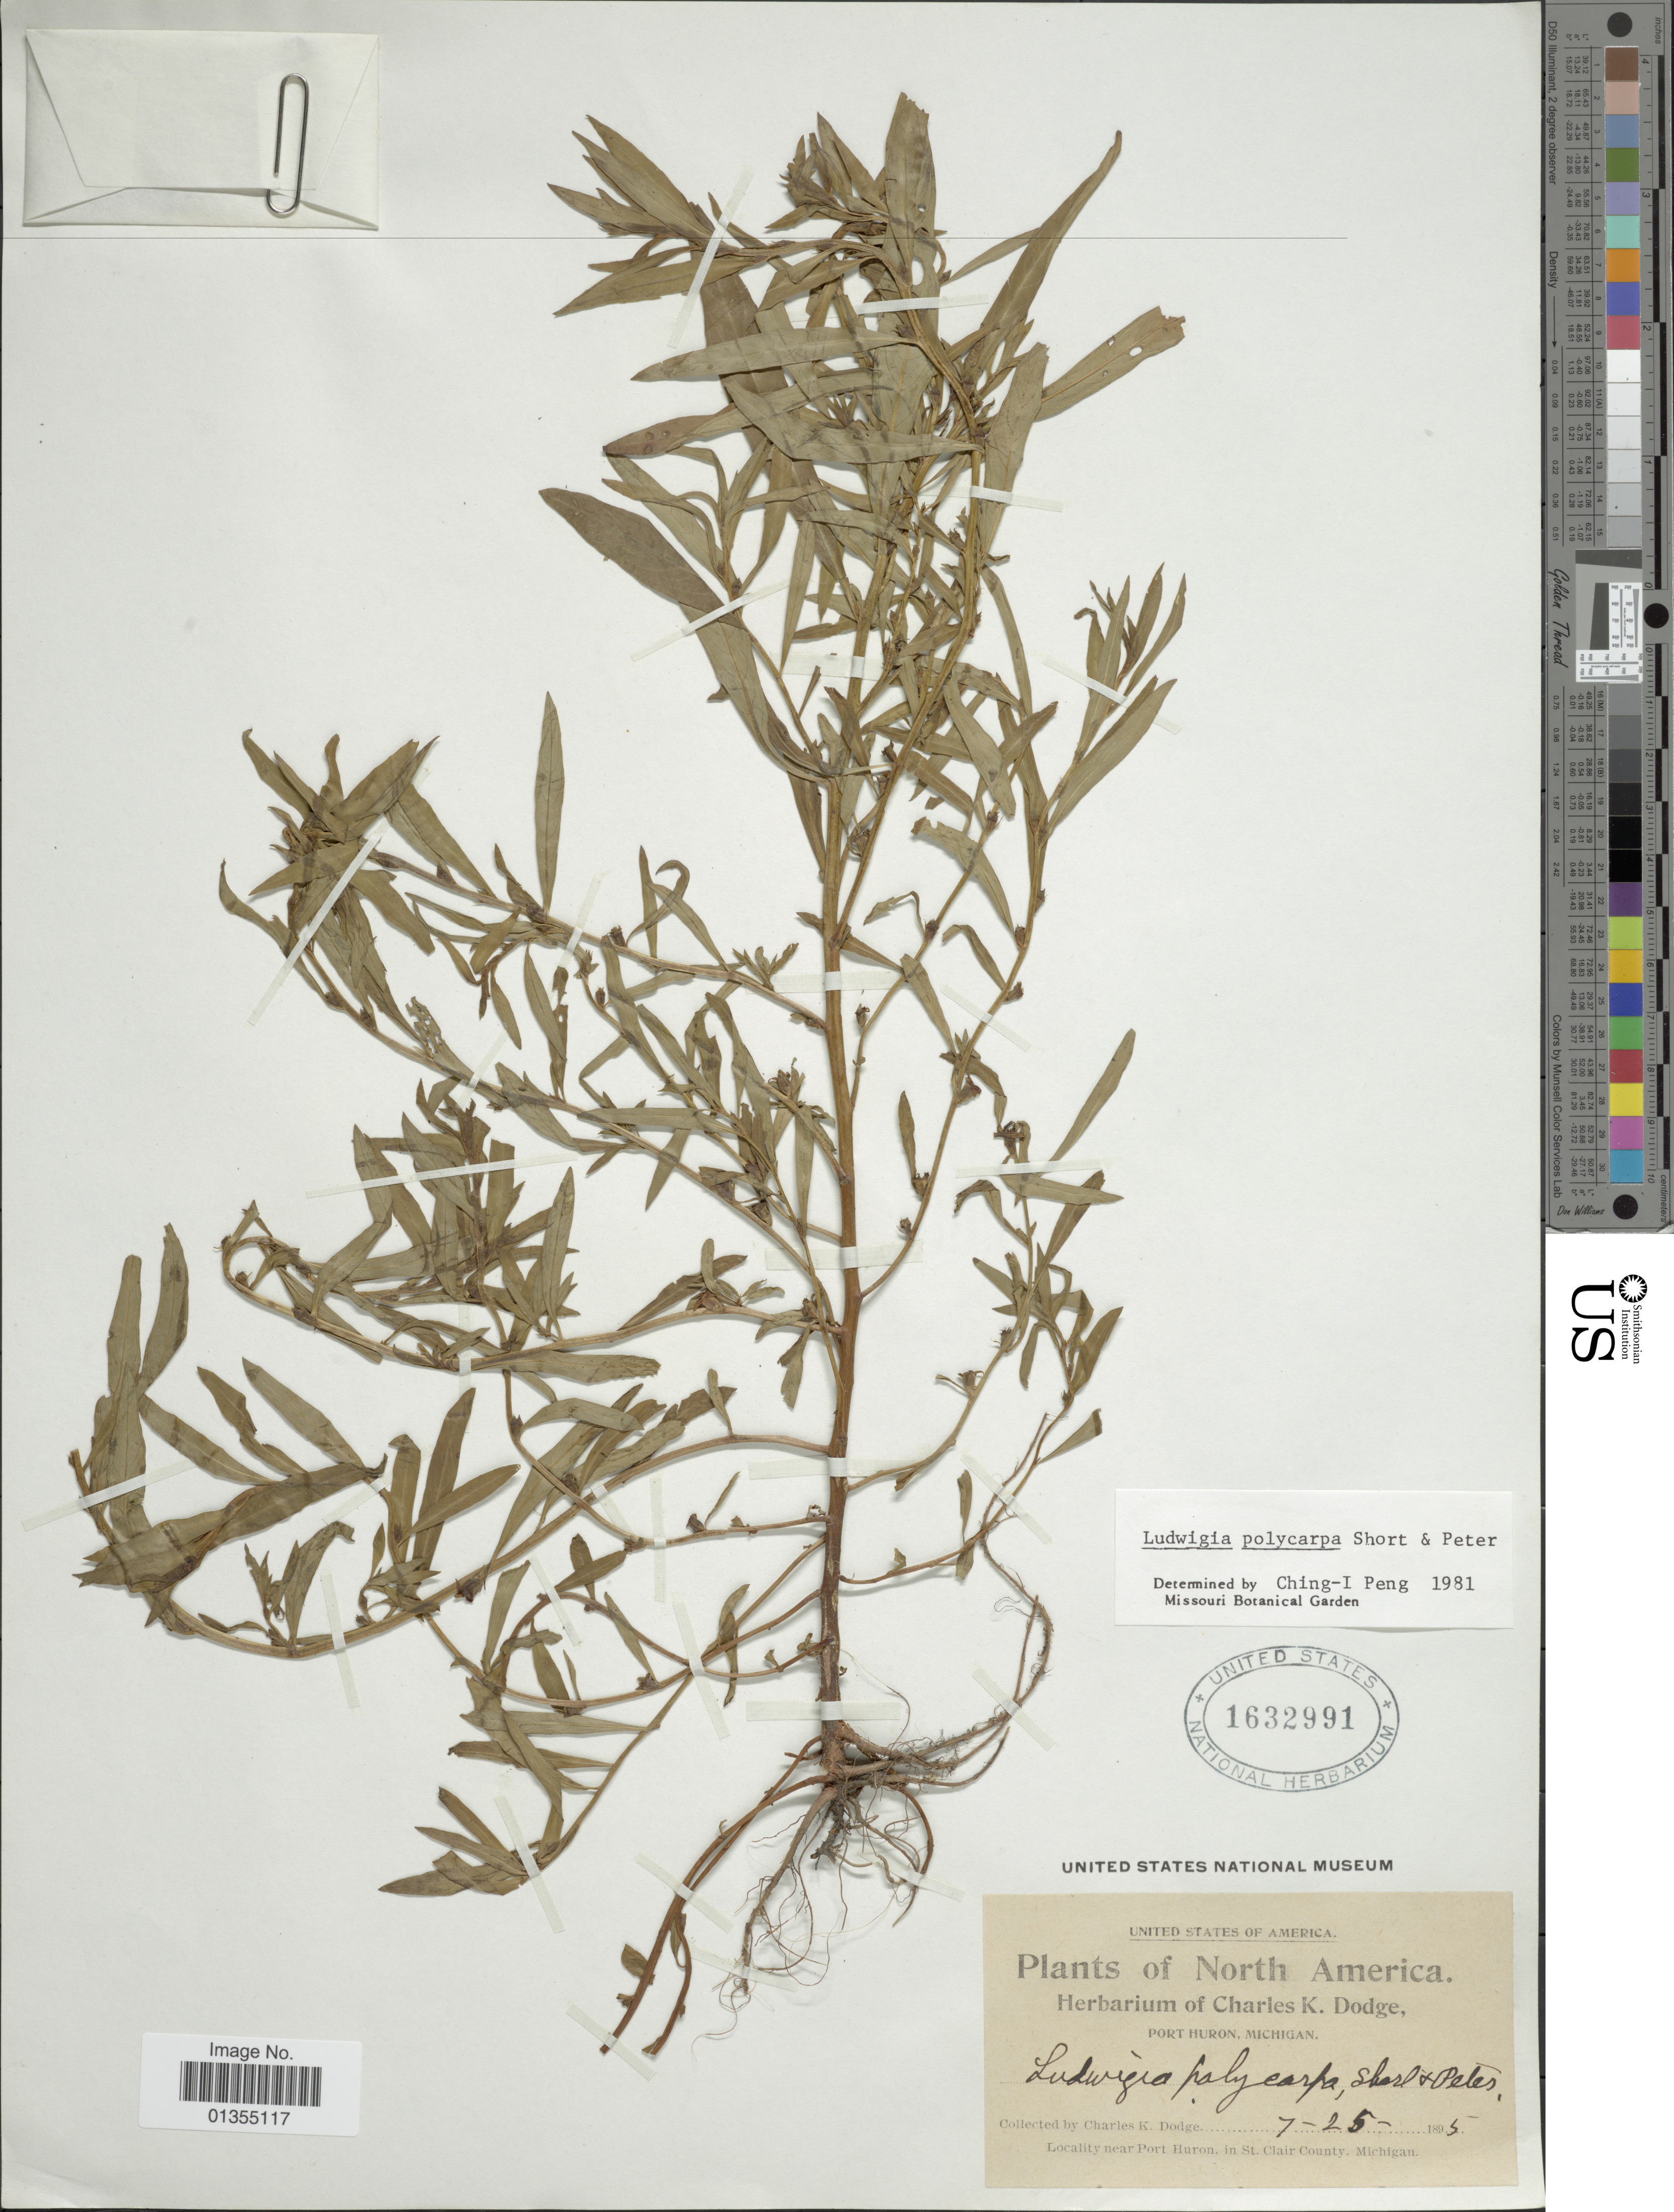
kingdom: Plantae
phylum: Tracheophyta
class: Magnoliopsida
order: Myrtales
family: Onagraceae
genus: Ludwigia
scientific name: Ludwigia polycarpa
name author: Short & R. Peter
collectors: C. K. Dodge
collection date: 1895-07-25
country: United States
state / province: Michigan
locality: North America, near Port Huron, in St. Clair County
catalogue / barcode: US 1632991